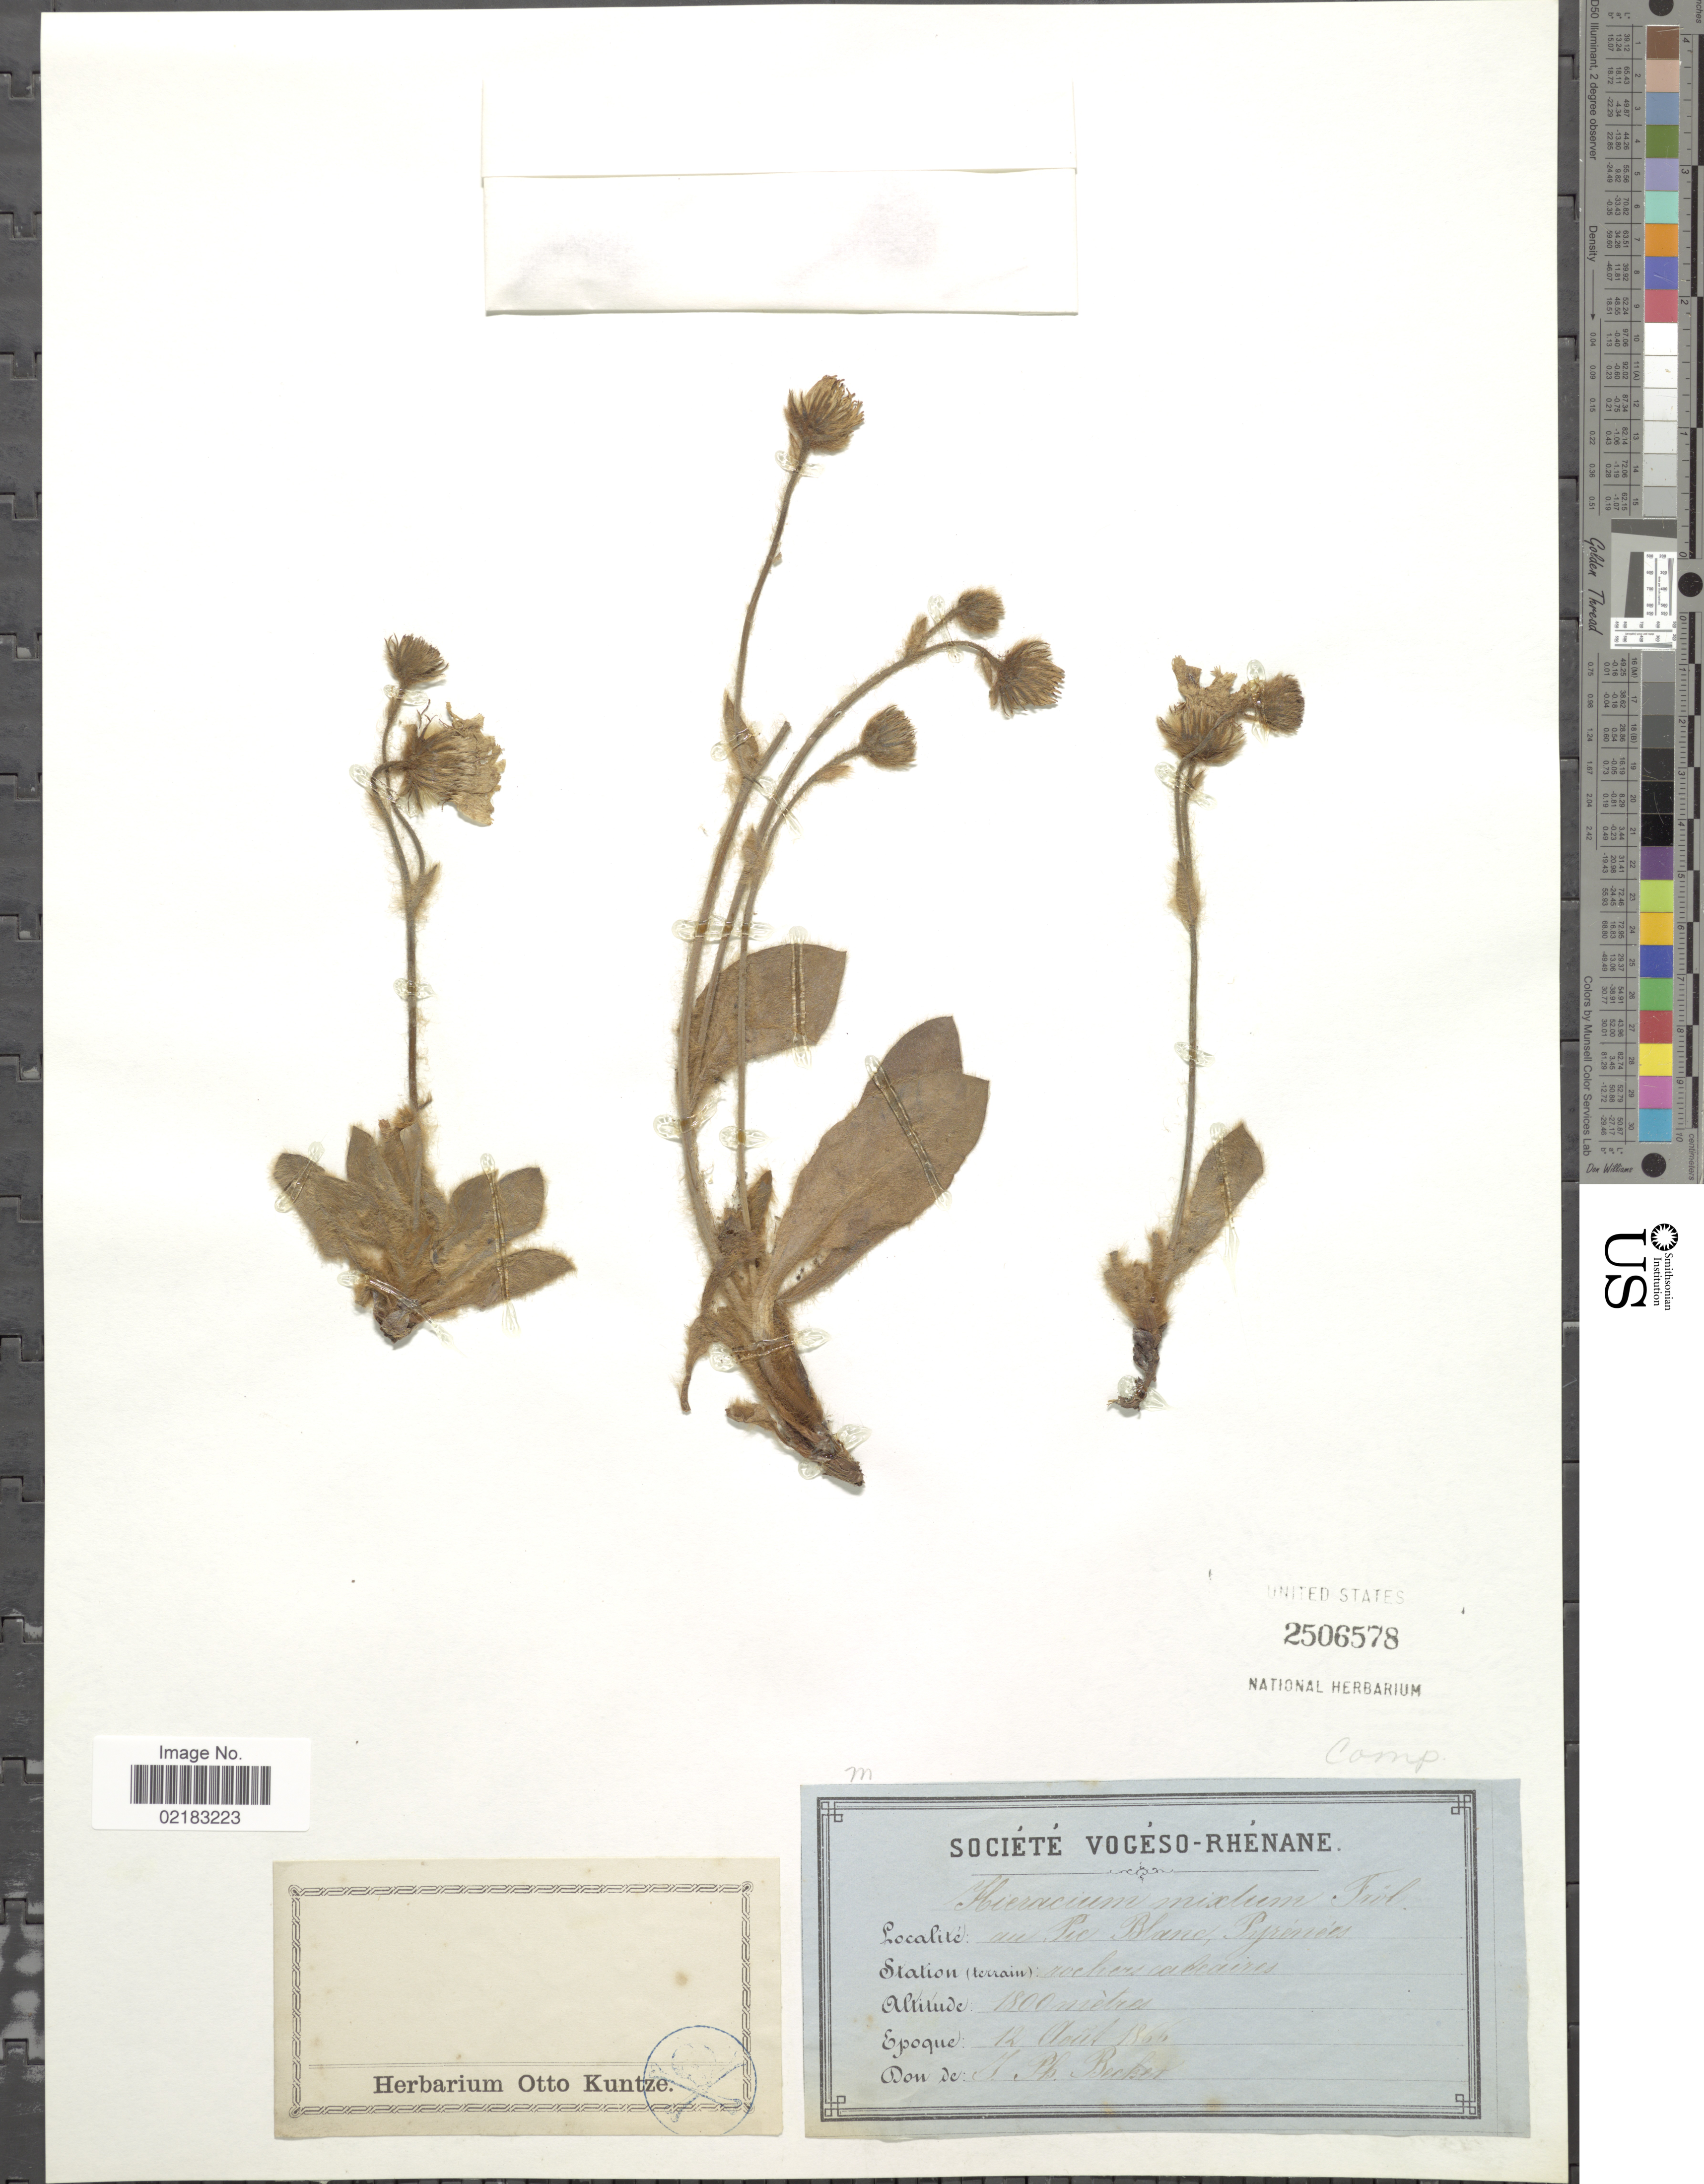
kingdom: Plantae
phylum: Tracheophyta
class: Magnoliopsida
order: Asterales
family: Asteraceae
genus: Hieracium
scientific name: Hieracium mixtum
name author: Froel.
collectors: J. Becker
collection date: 1866-08-12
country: France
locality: Au Pic Blanc, Pyrenees.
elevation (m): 1800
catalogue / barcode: US 2506578